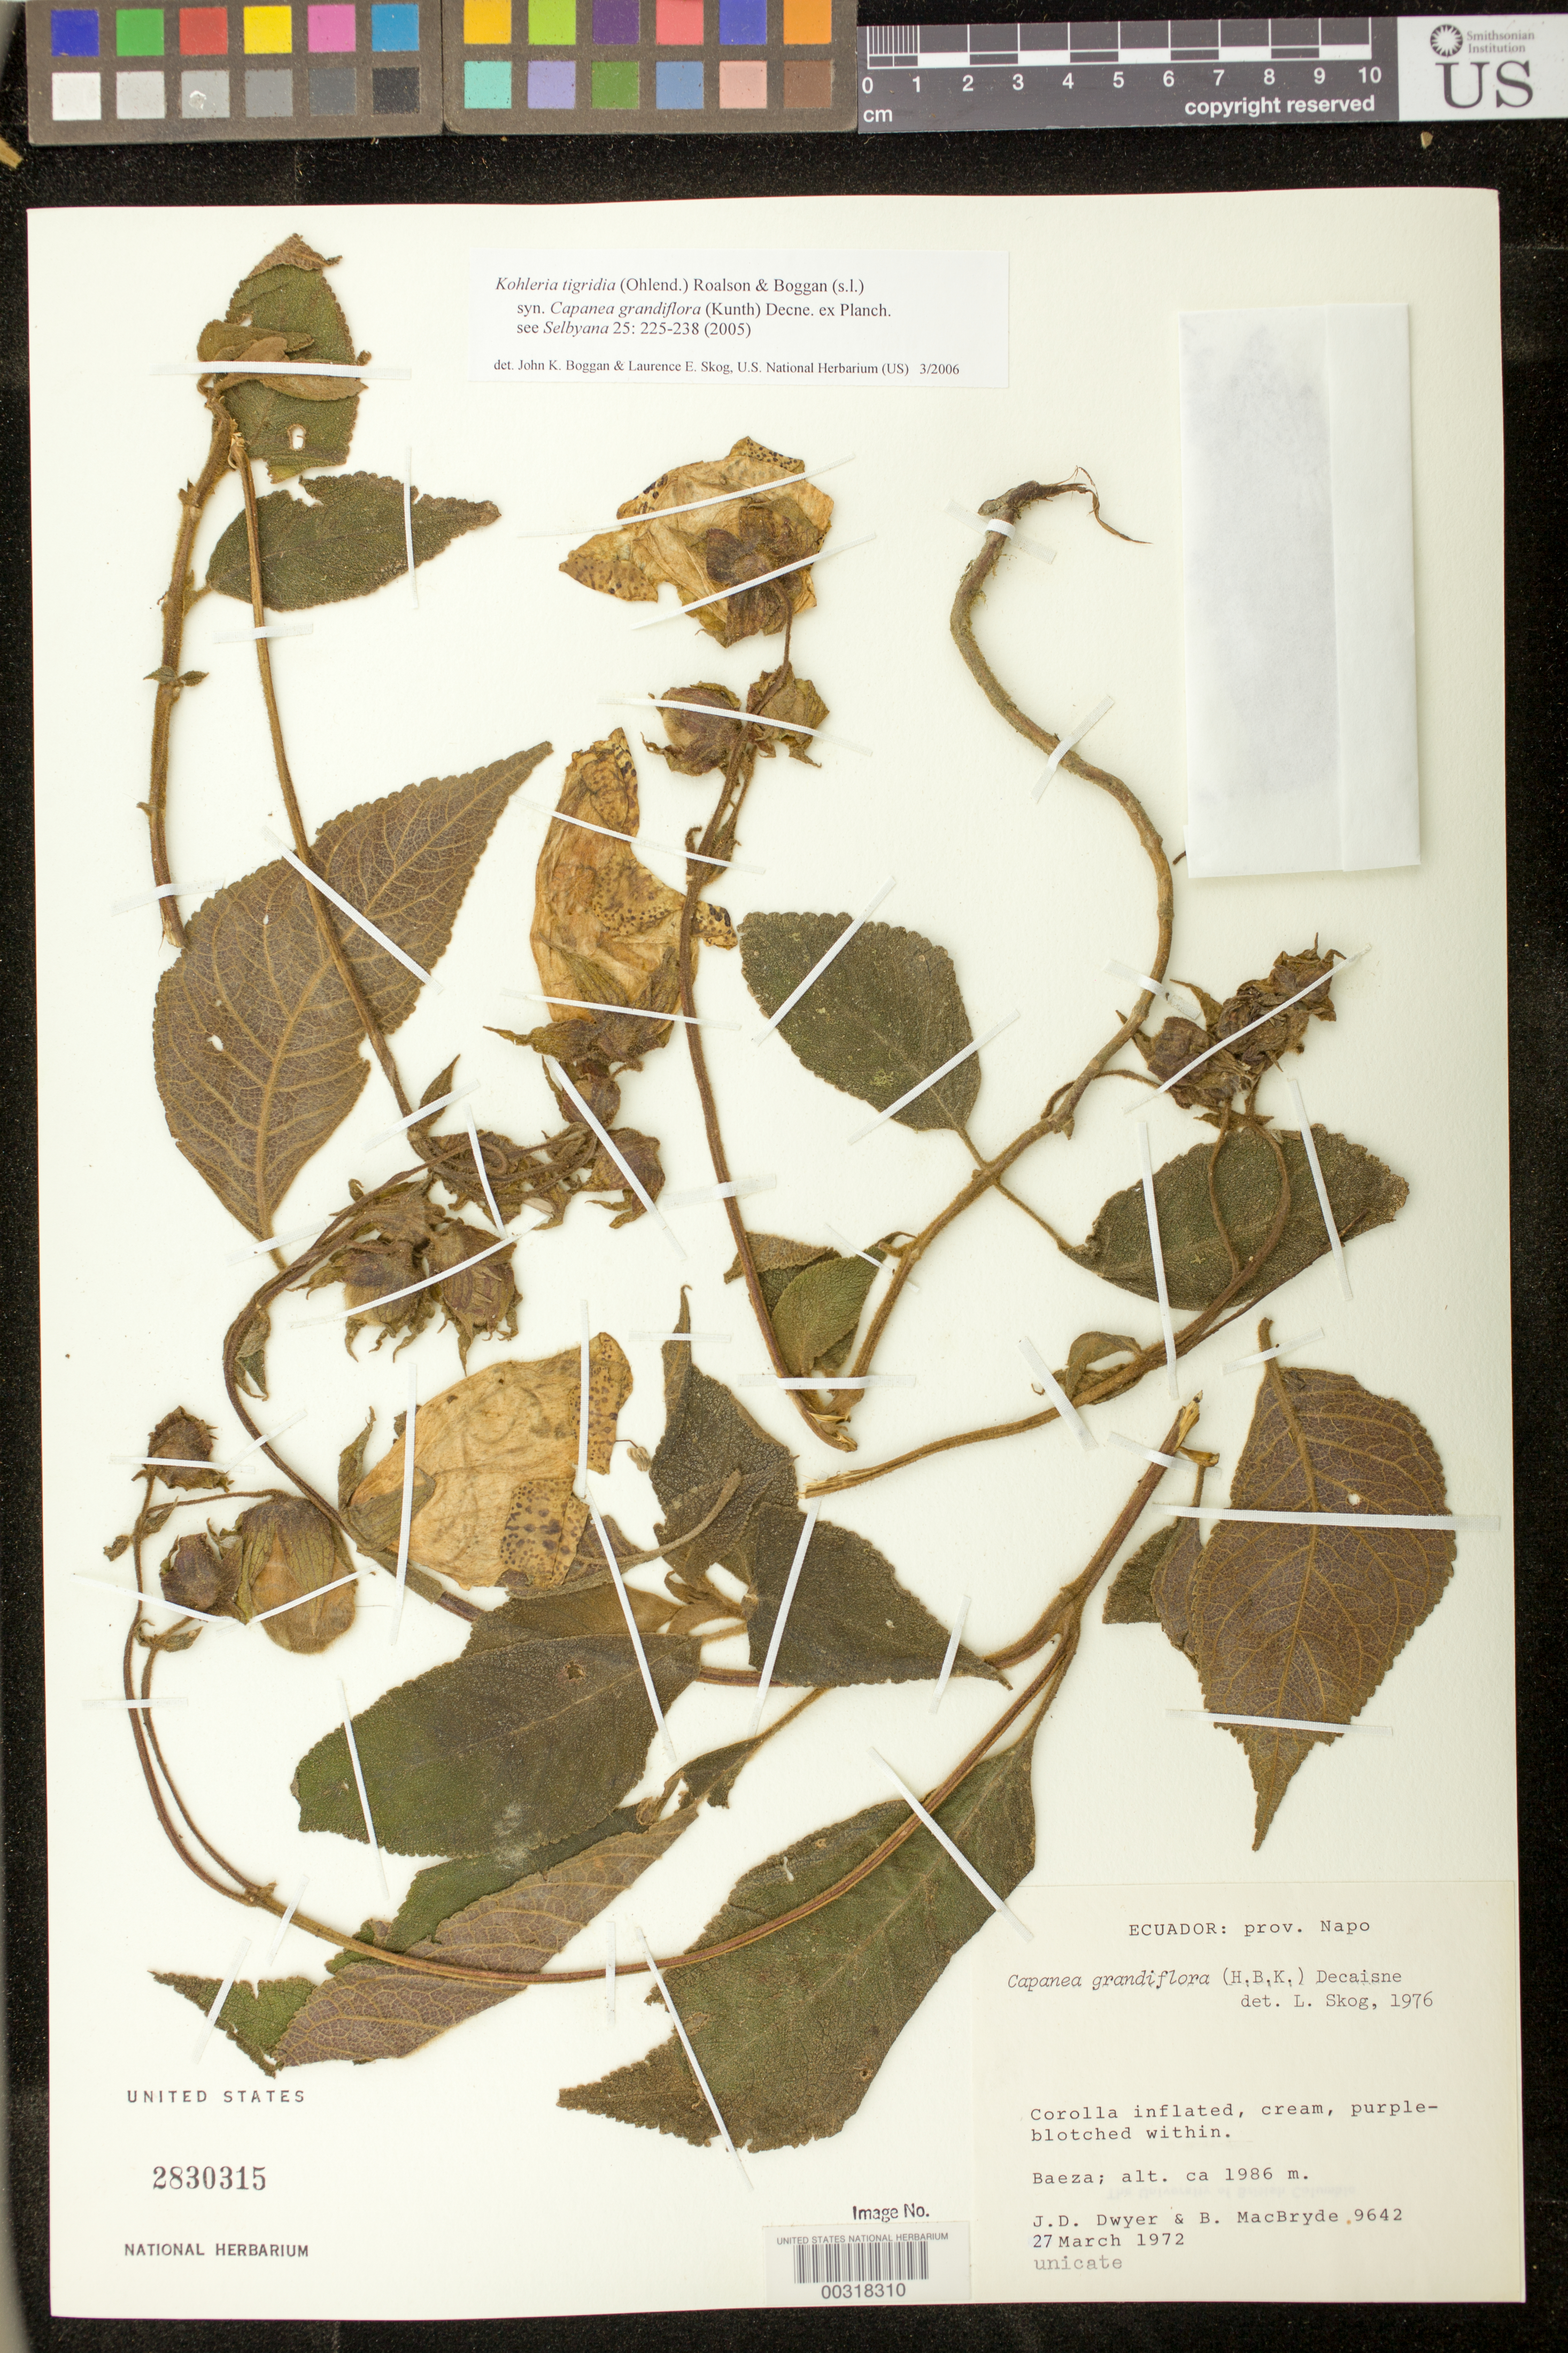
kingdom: Plantae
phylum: Tracheophyta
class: Magnoliopsida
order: Lamiales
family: Gesneriaceae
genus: Kohleria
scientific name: Kohleria tigridia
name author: (Ohlend.) Roalson & Boggan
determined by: Boggan, J. K.; Skog, L. E.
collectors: J. D. Dwyer & B. MacBryde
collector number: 9642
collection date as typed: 27 Mar 1972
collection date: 1972-03-27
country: Ecuador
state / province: Napo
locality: Baeza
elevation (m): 1986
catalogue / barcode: US 2830315